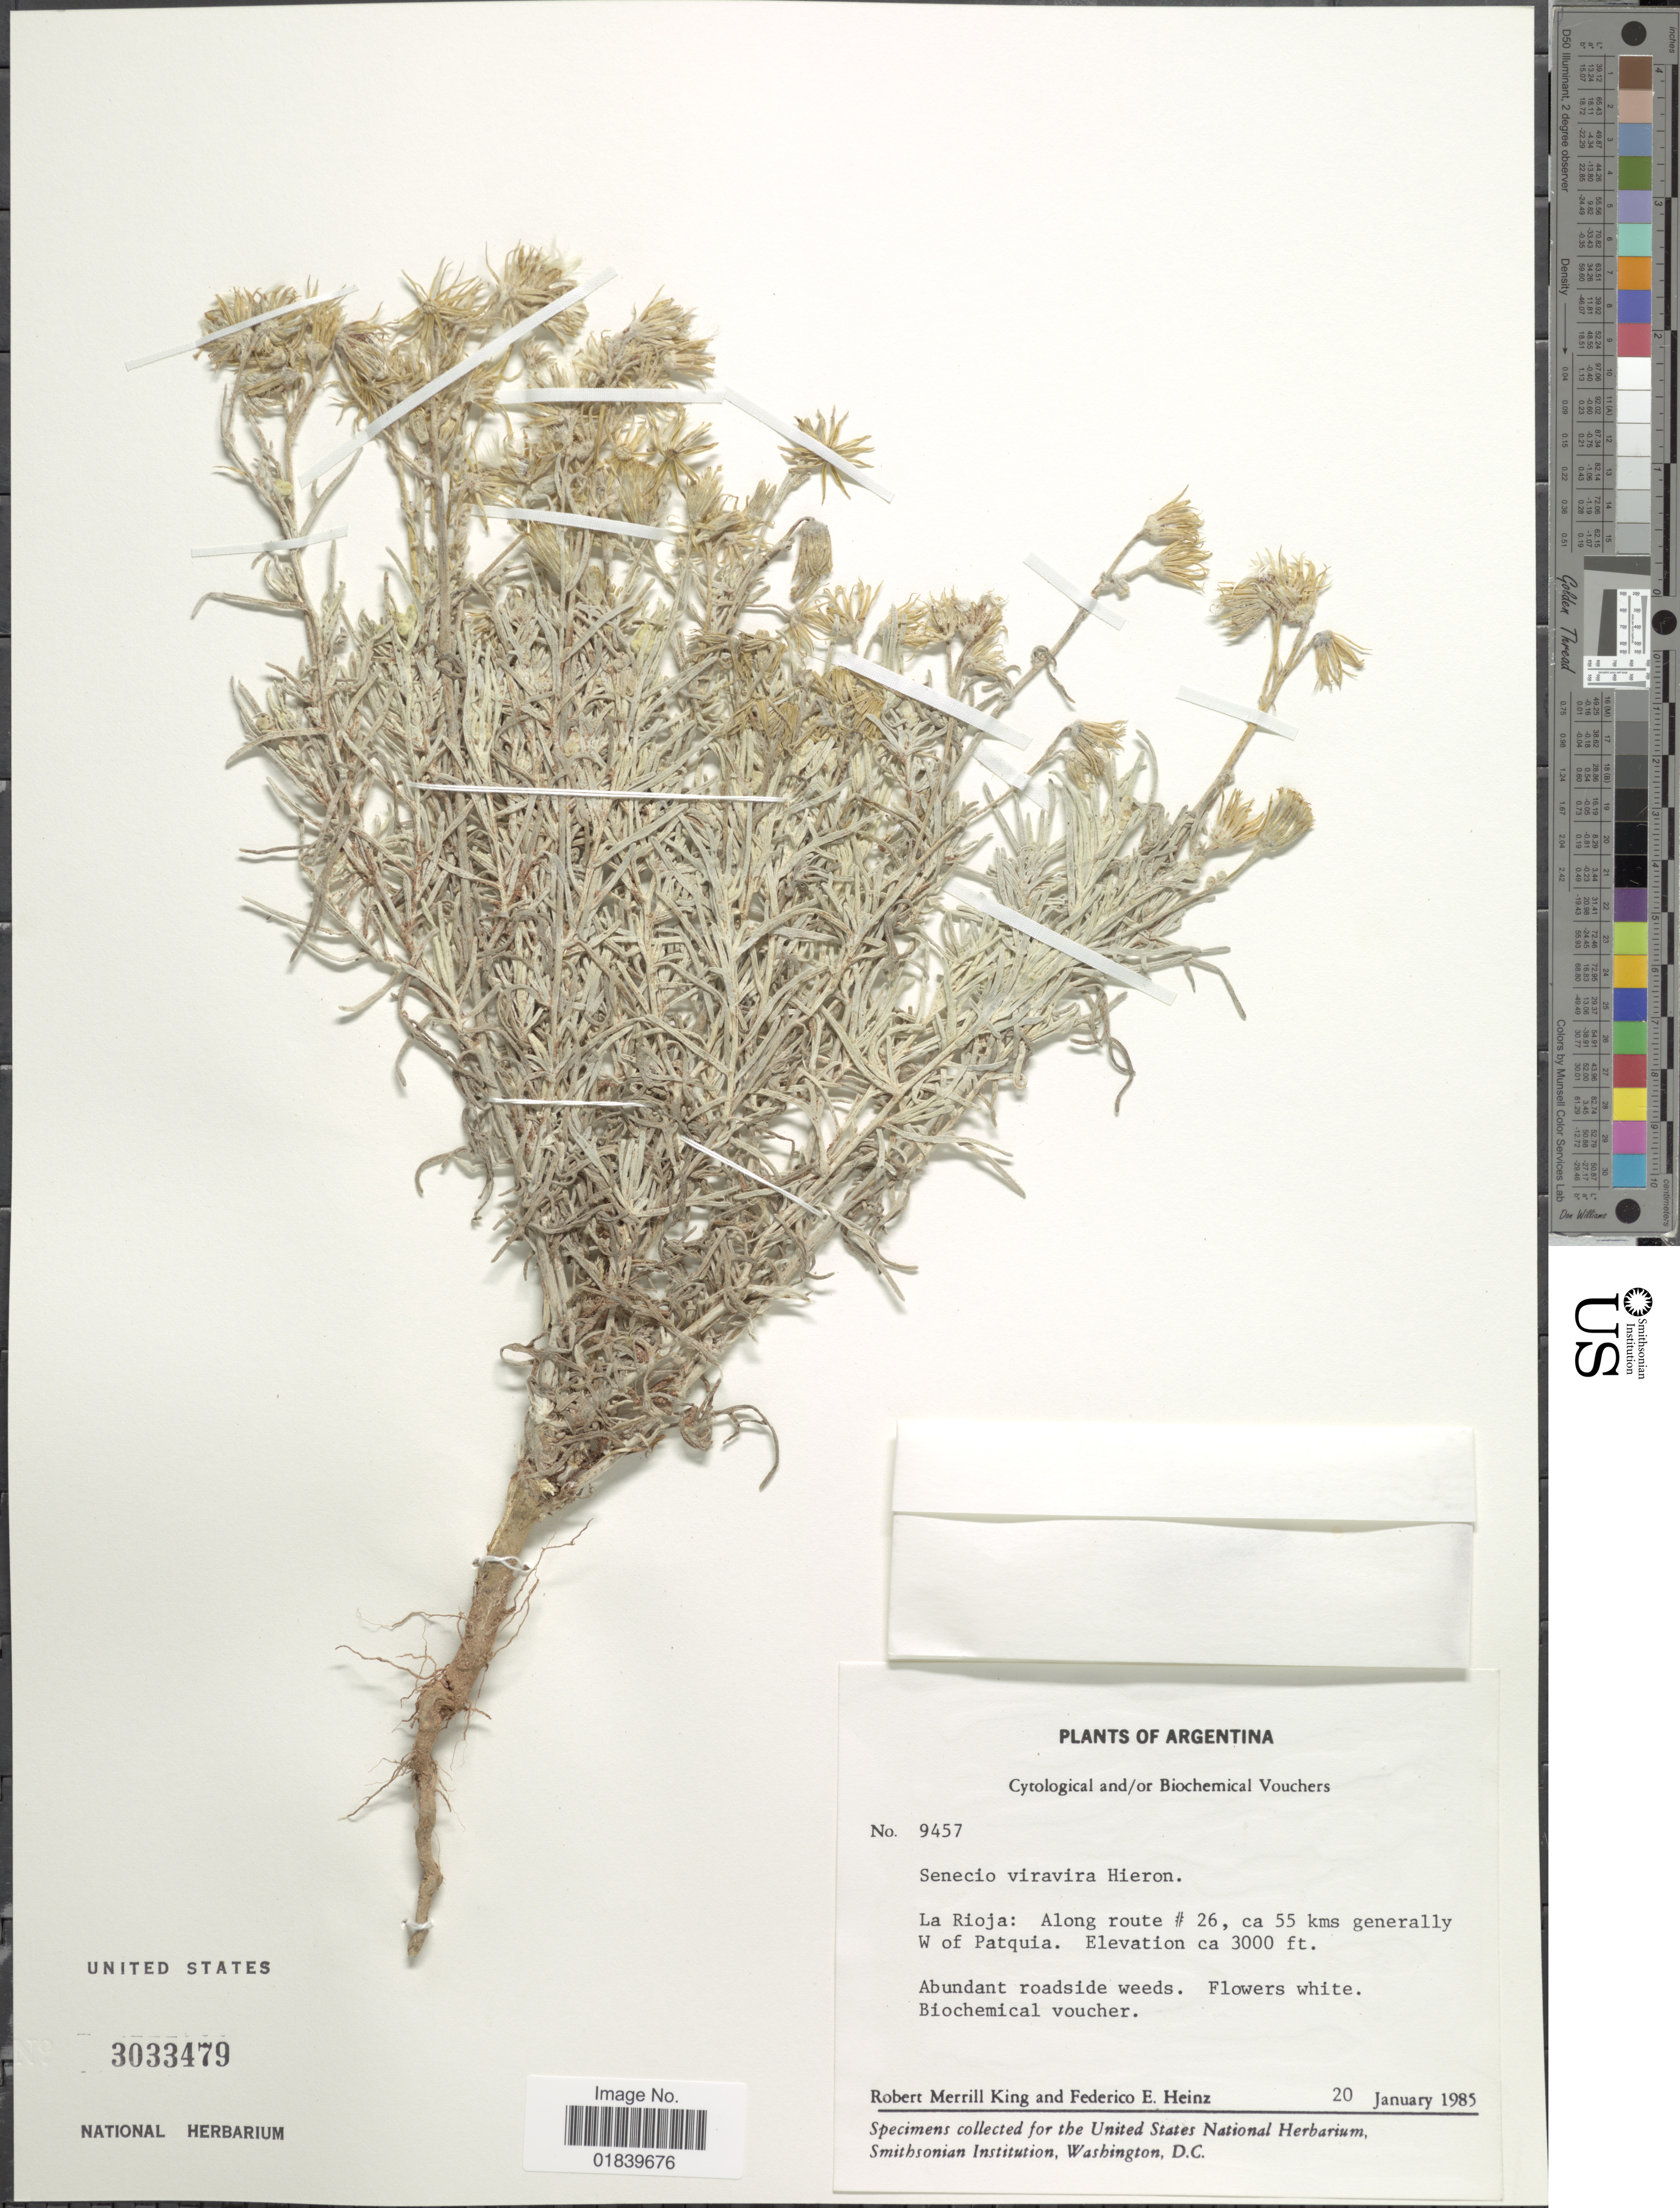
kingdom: Plantae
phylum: Tracheophyta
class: Magnoliopsida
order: Asterales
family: Asteraceae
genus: Senecio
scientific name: Senecio vira-vira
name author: Hieron.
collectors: R. M. King & F. Heinz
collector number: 9457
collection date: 1985-01-20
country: Argentina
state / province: La Rioja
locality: La Rioja: Along route #26, ca 55 kms generally W of Patquia.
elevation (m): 914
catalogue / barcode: US 3033479